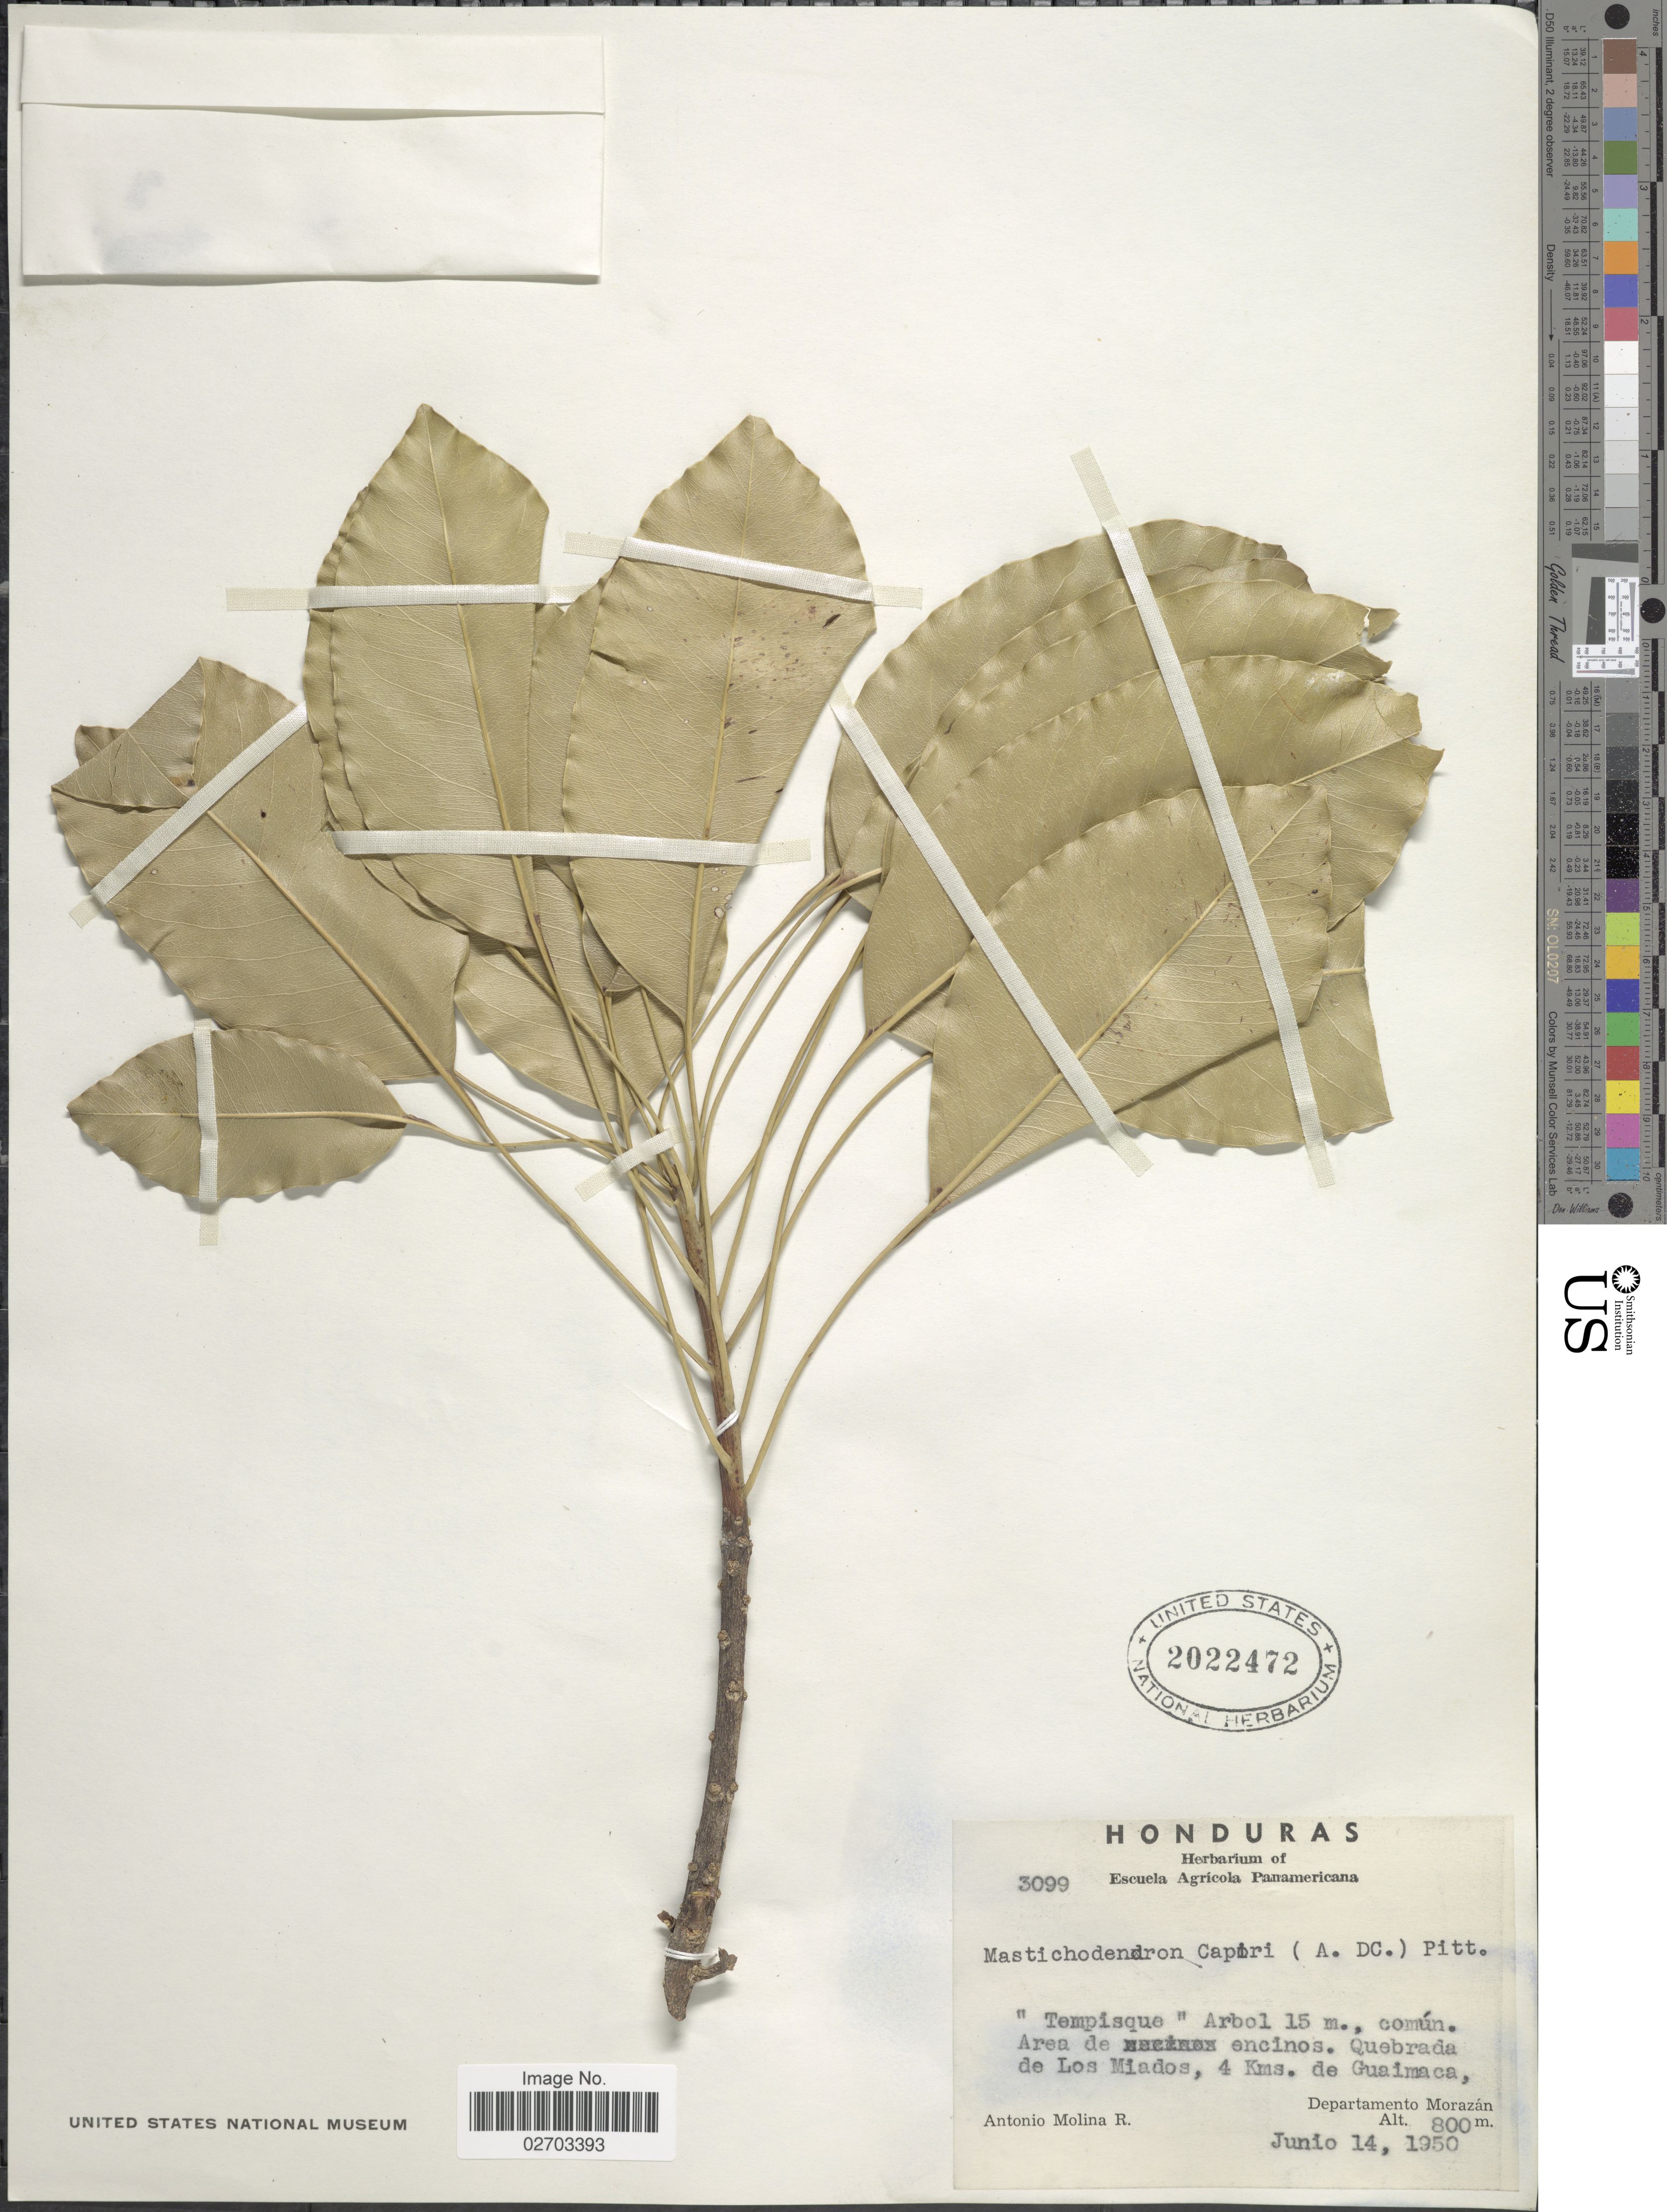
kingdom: Plantae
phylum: Tracheophyta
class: Magnoliopsida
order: Ericales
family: Sapotaceae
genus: Sideroxylon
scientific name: Sideroxylon capiri subsp. tempisque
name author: (Pittier) T.D. Penn.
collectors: A. Molina R.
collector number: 3099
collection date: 1950-06-14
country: Honduras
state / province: Fco. Morazán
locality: Area de encinos. Quebrada de Los Miados, 4 kms. de Guaimaca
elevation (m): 800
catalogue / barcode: US 2022472